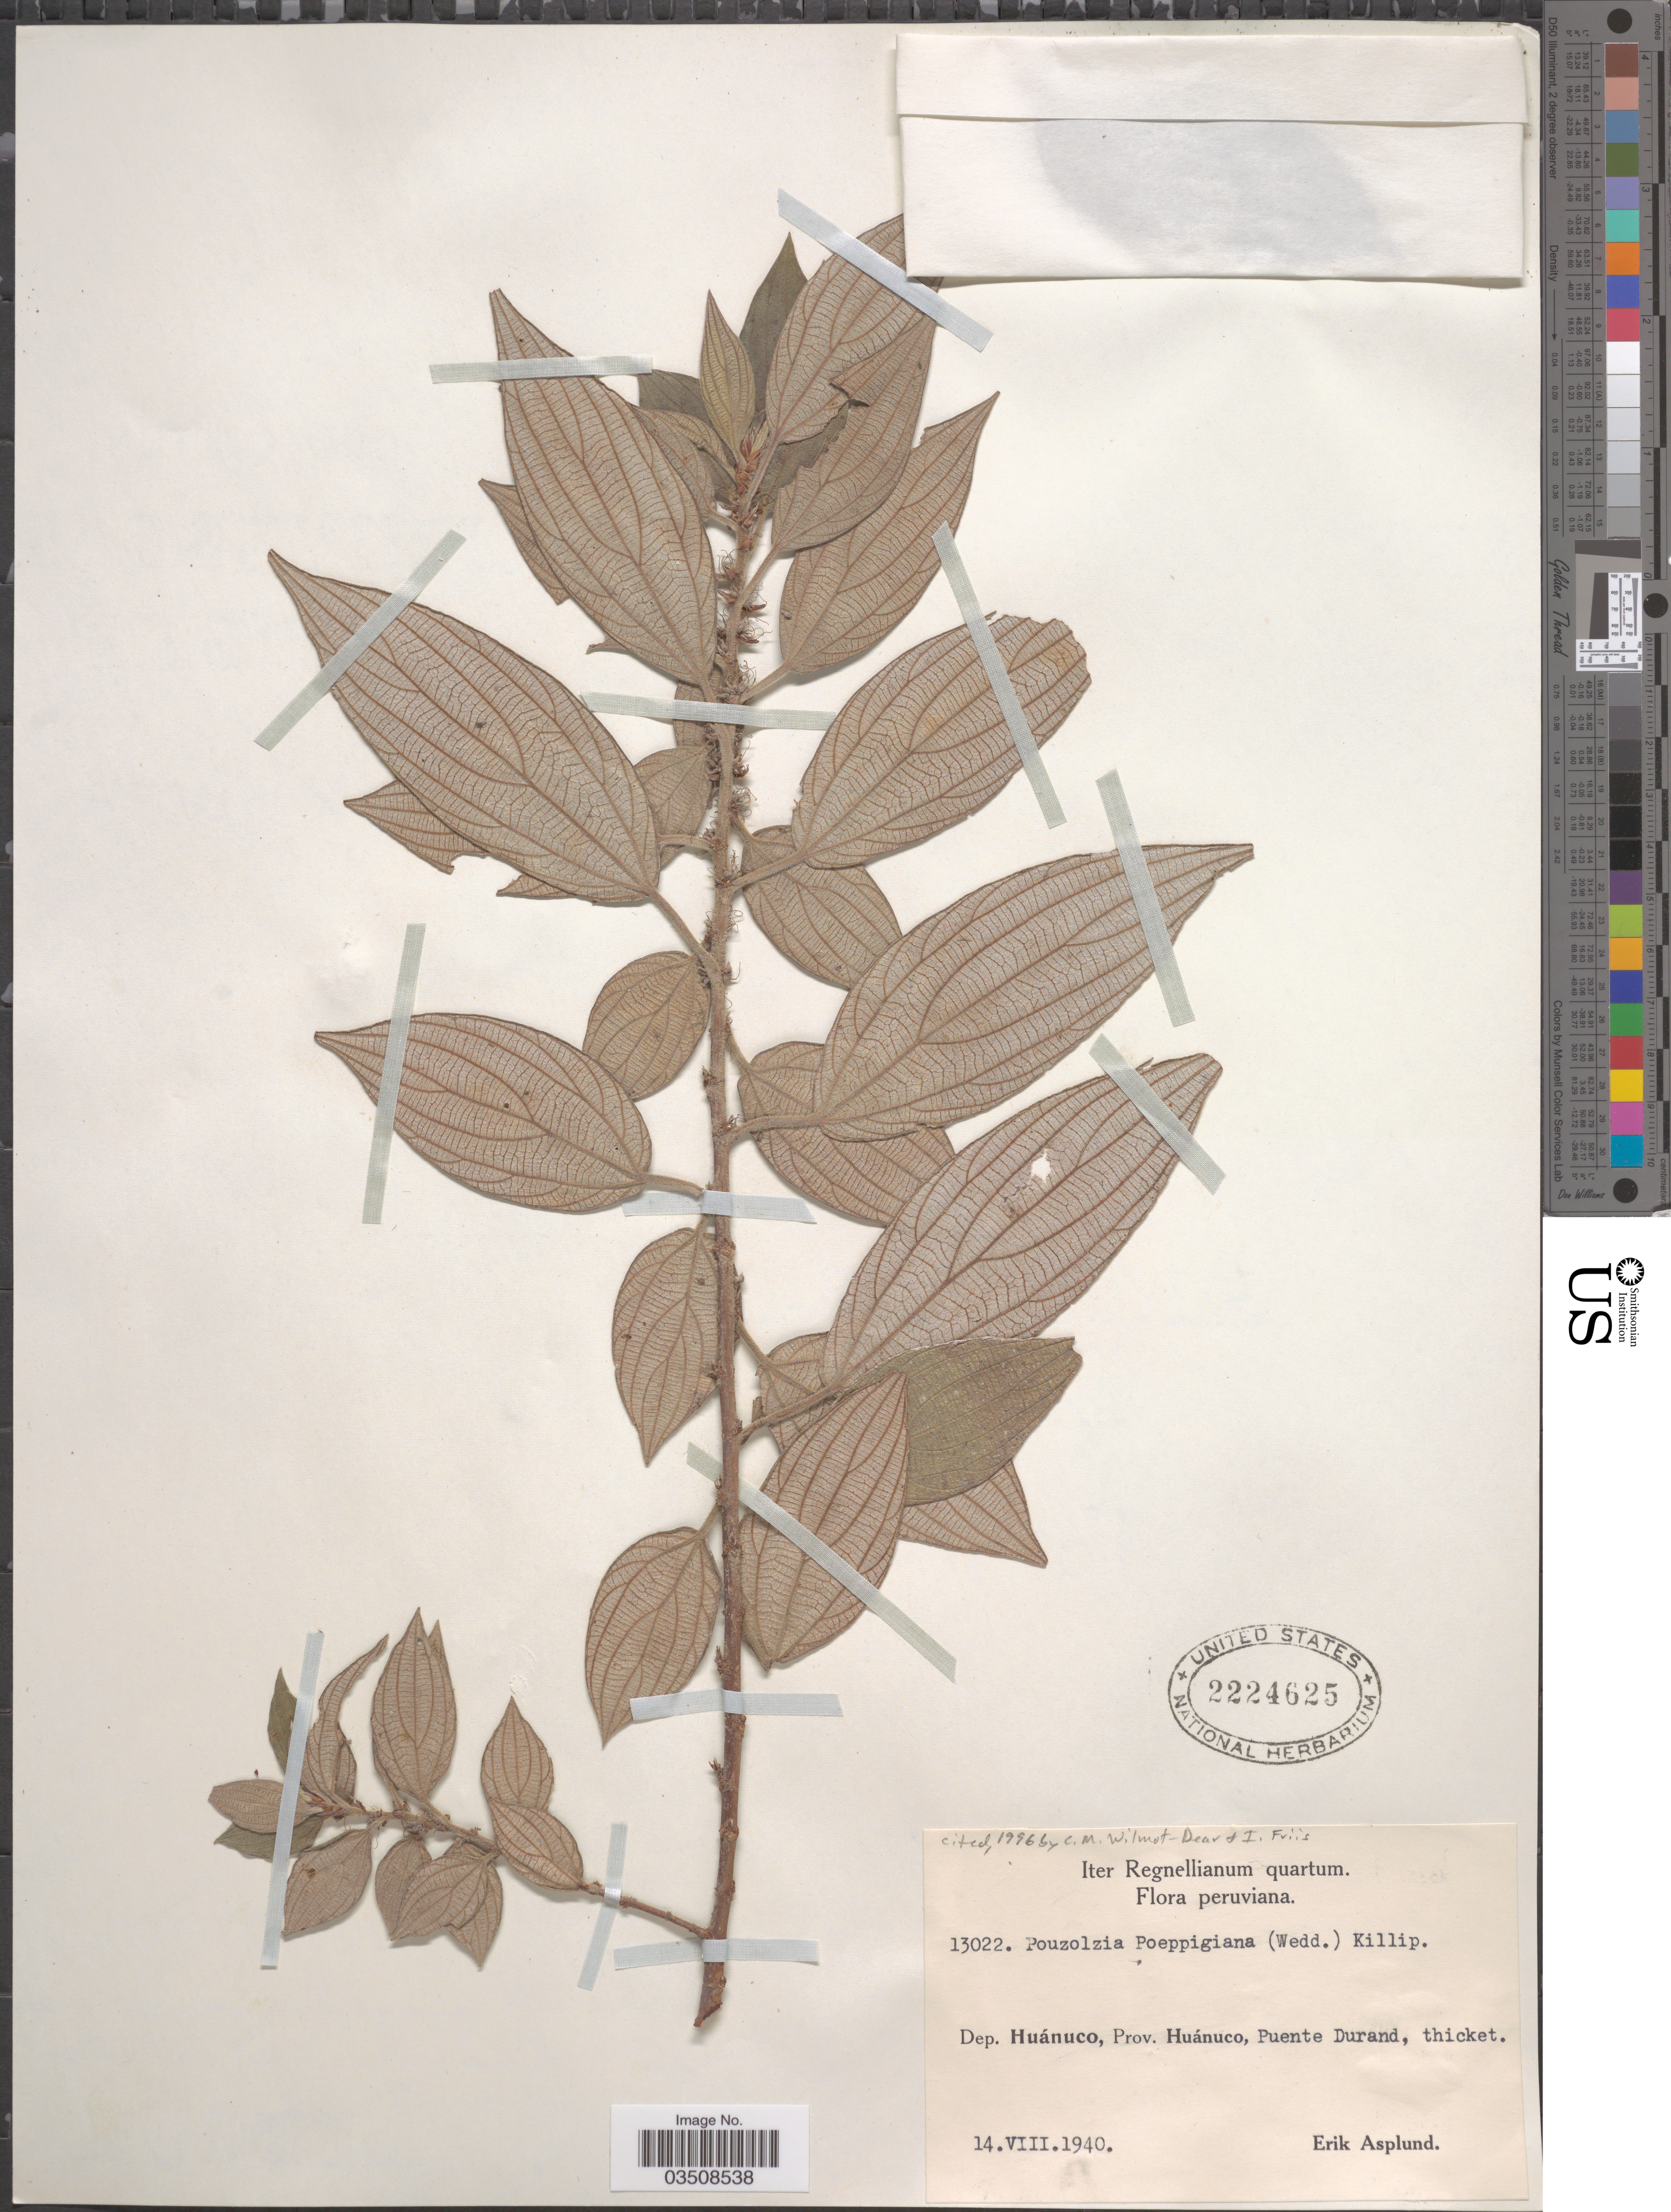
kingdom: Plantae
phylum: Tracheophyta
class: Magnoliopsida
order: Rosales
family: Urticaceae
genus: Pouzolzia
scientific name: Pouzolzia poeppigiana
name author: (Wedd.) Killip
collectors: E. Asplund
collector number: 13022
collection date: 1940-08-14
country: Peru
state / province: Huánuco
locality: Dep. Huánuco, Puente Durand.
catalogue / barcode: US 2224625